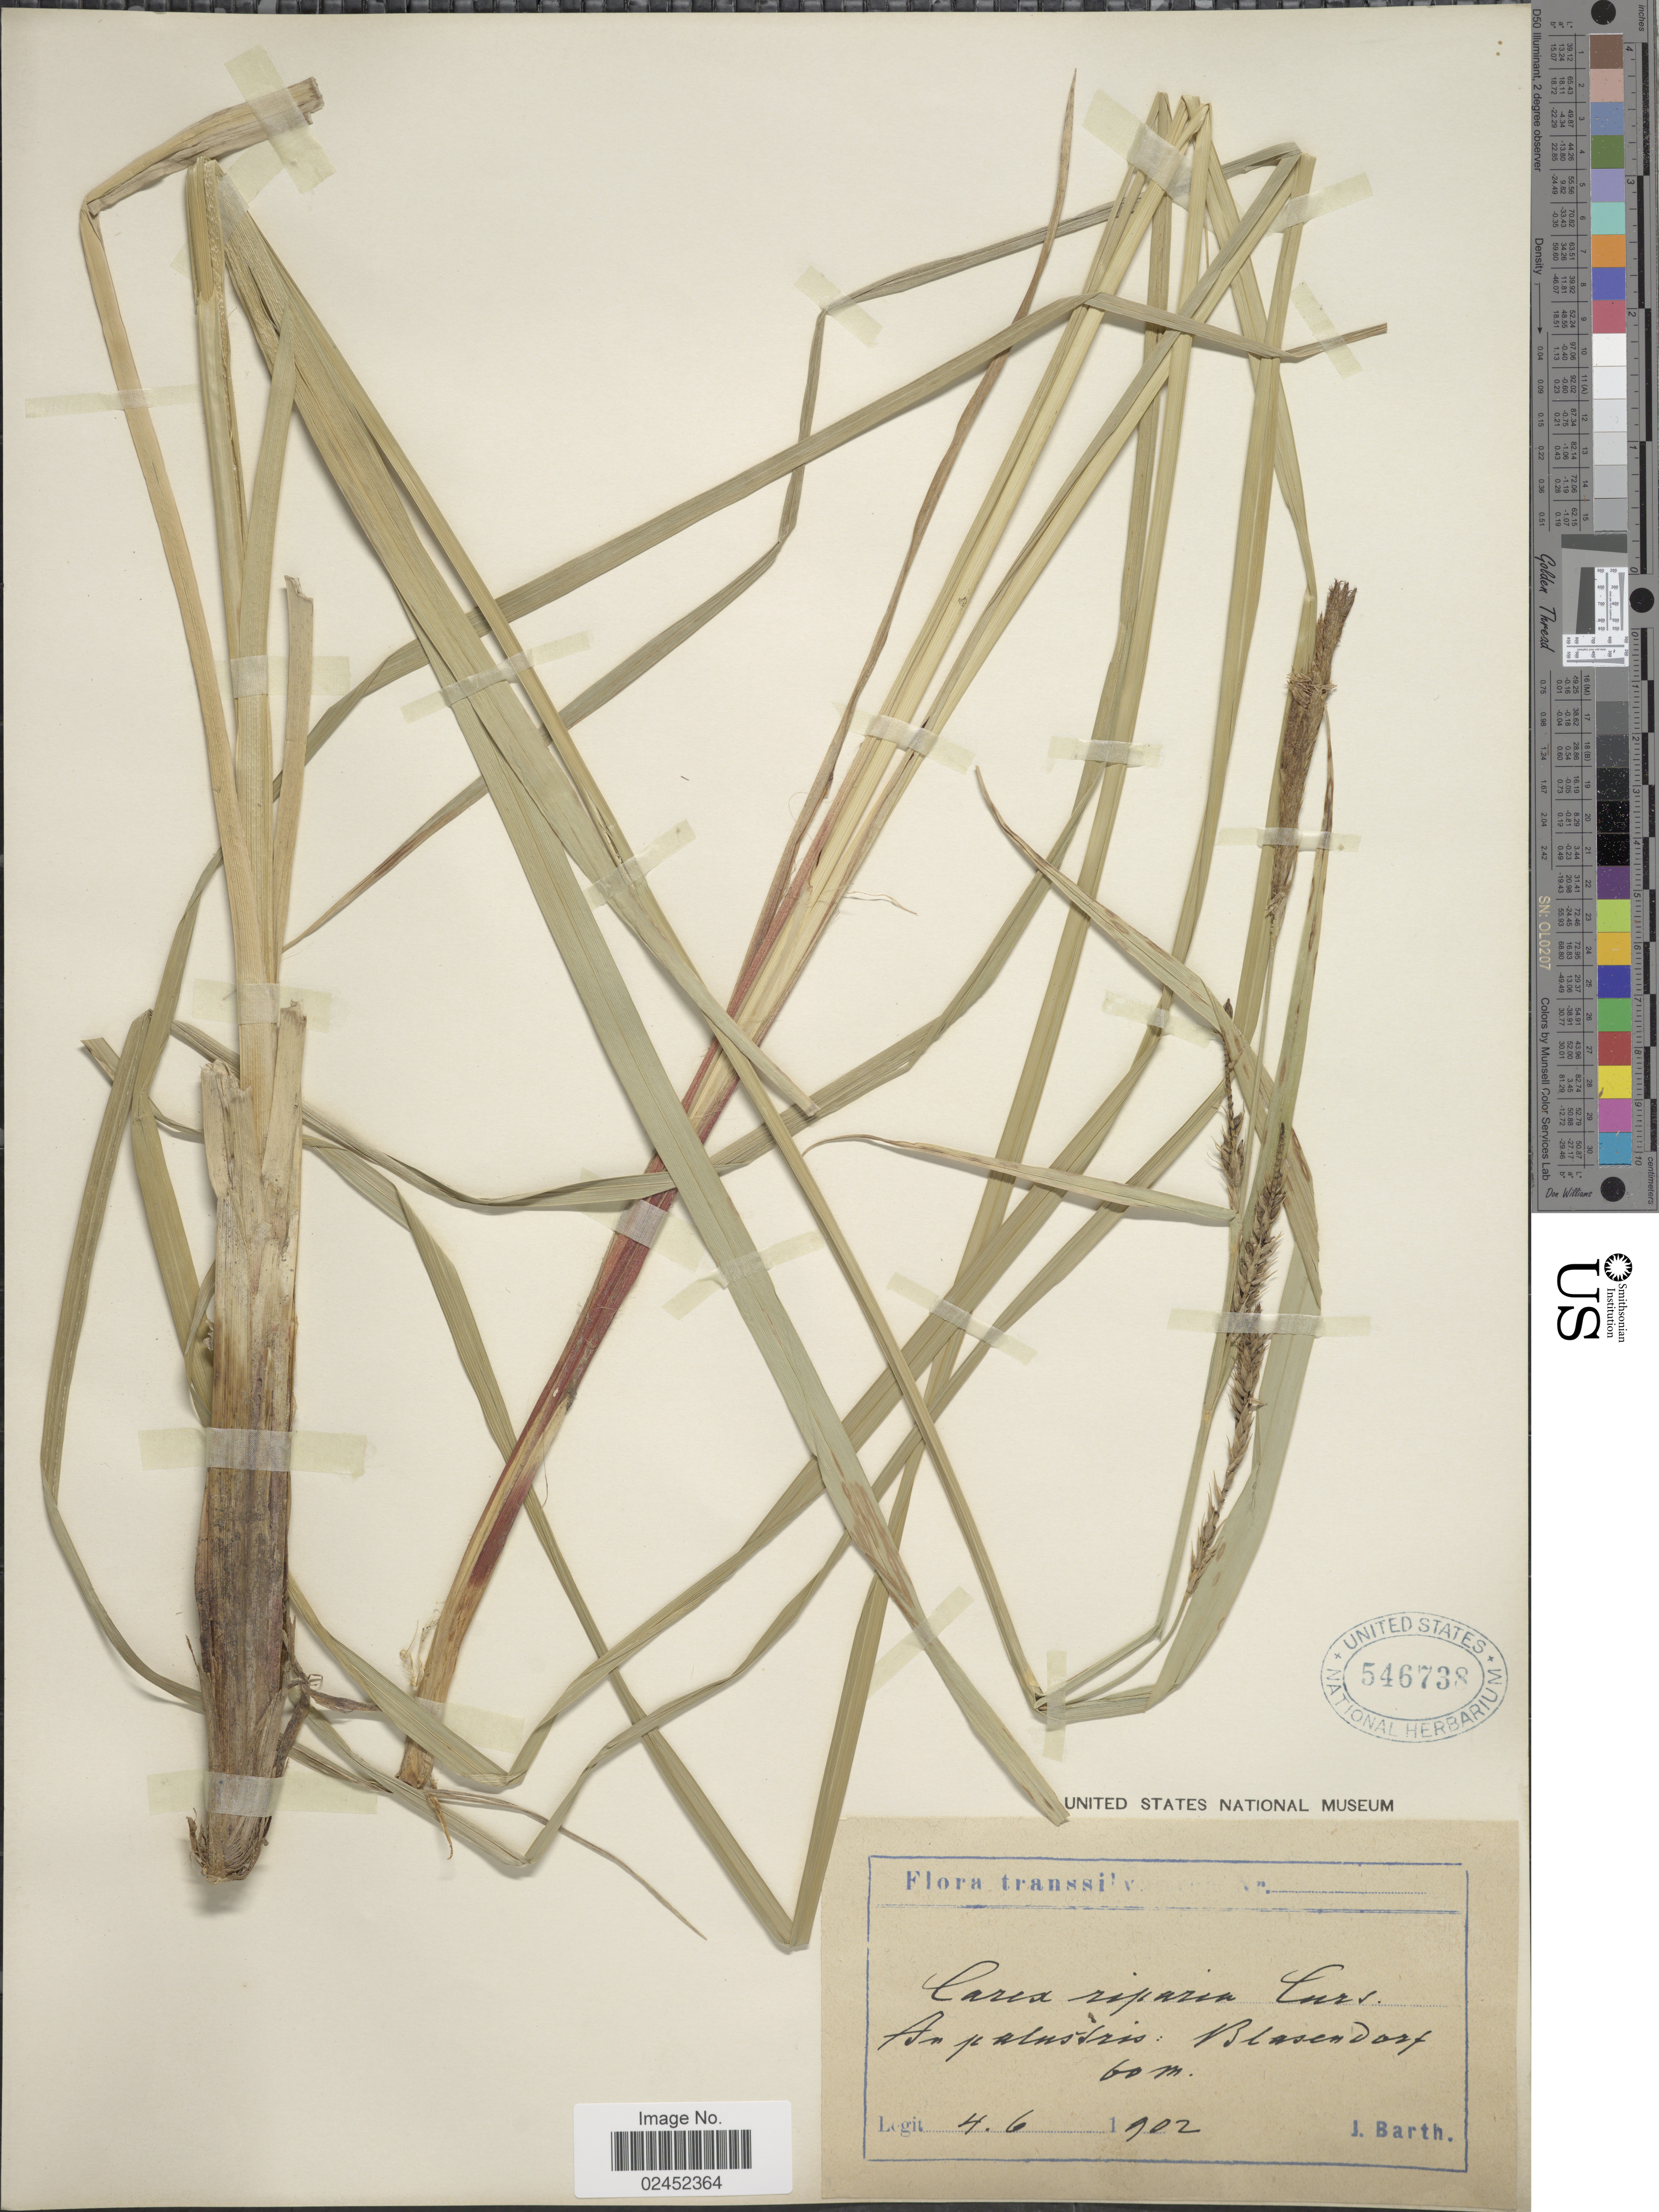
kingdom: Plantae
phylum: Tracheophyta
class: Liliopsida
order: Poales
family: Cyperaceae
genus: Carex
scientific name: Carex riparia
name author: Curtis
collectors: J. Barth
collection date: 1902-06-04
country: Romania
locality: An palustris: Blasendorf [interpreted]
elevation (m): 60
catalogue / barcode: US 546738